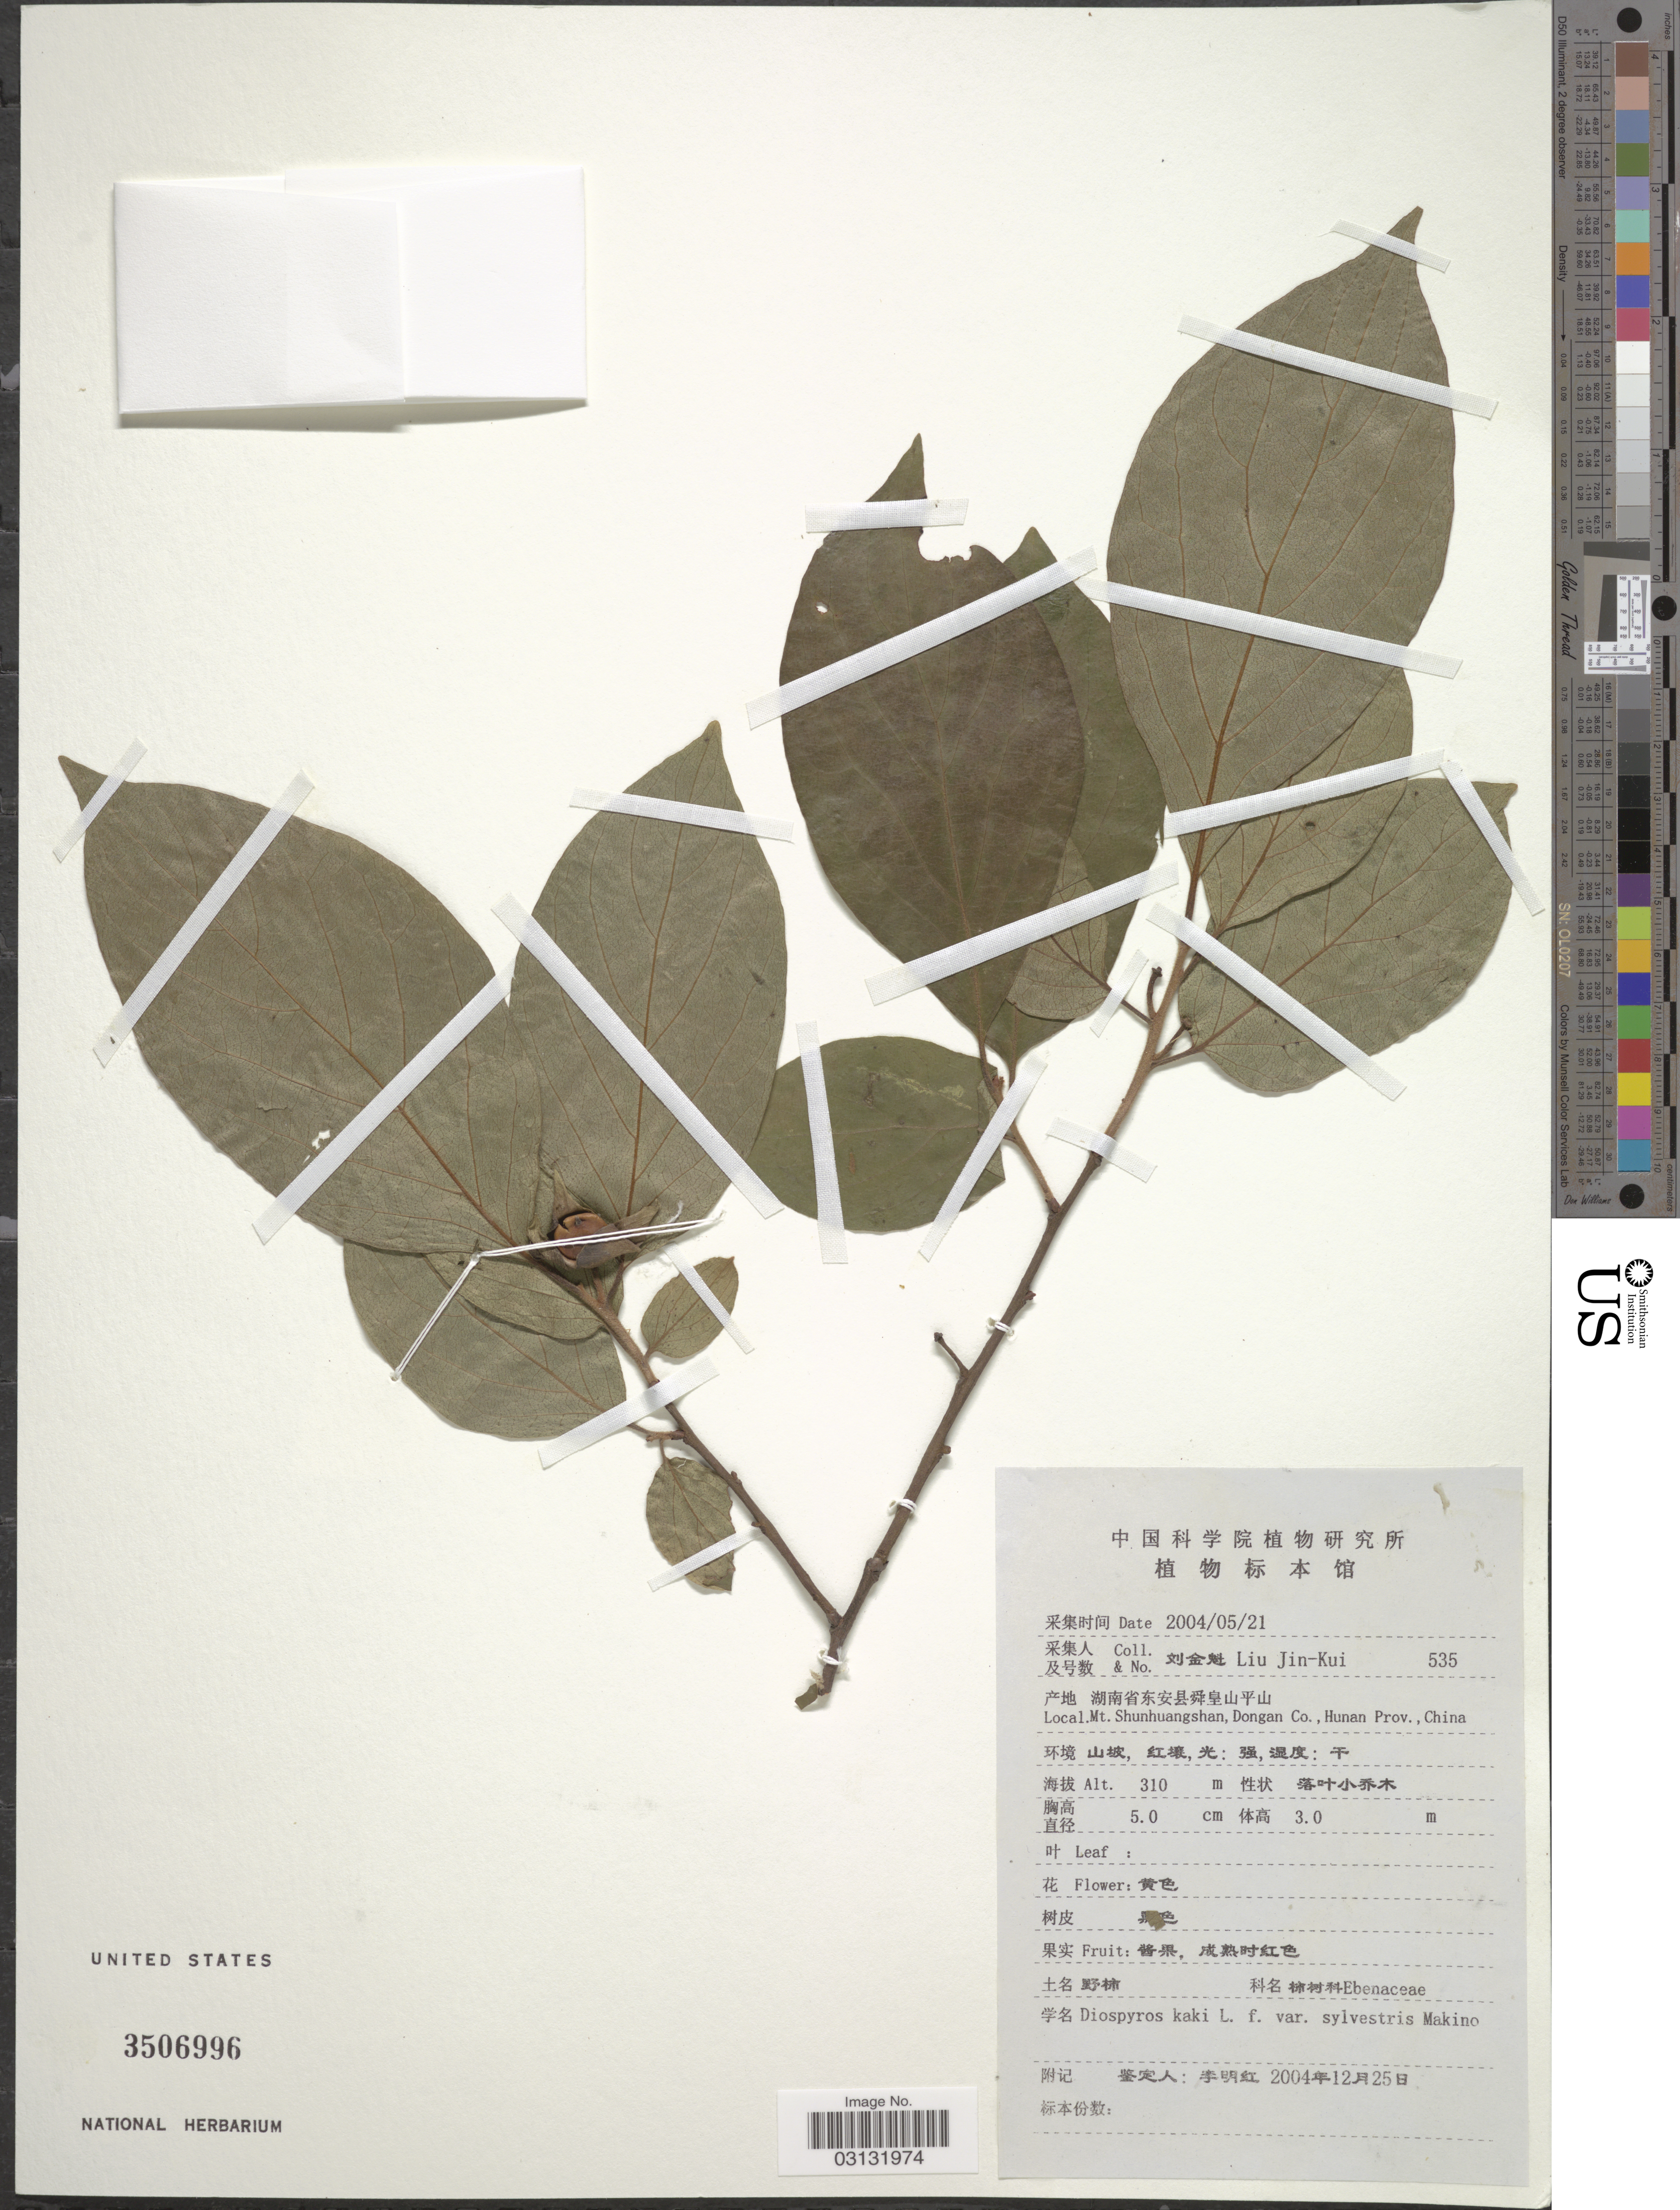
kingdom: Plantae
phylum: Tracheophyta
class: Magnoliopsida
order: Ericales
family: Ebenaceae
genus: Diospyros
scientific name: Diospyros kaki var. silvestris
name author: Makino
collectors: Liu Jin-Kui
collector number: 535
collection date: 2004-05-21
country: China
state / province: Hunan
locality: Mt. Shunhuangshan, Dongan Co., Hunan Prov.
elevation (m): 310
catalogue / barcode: US 3506996